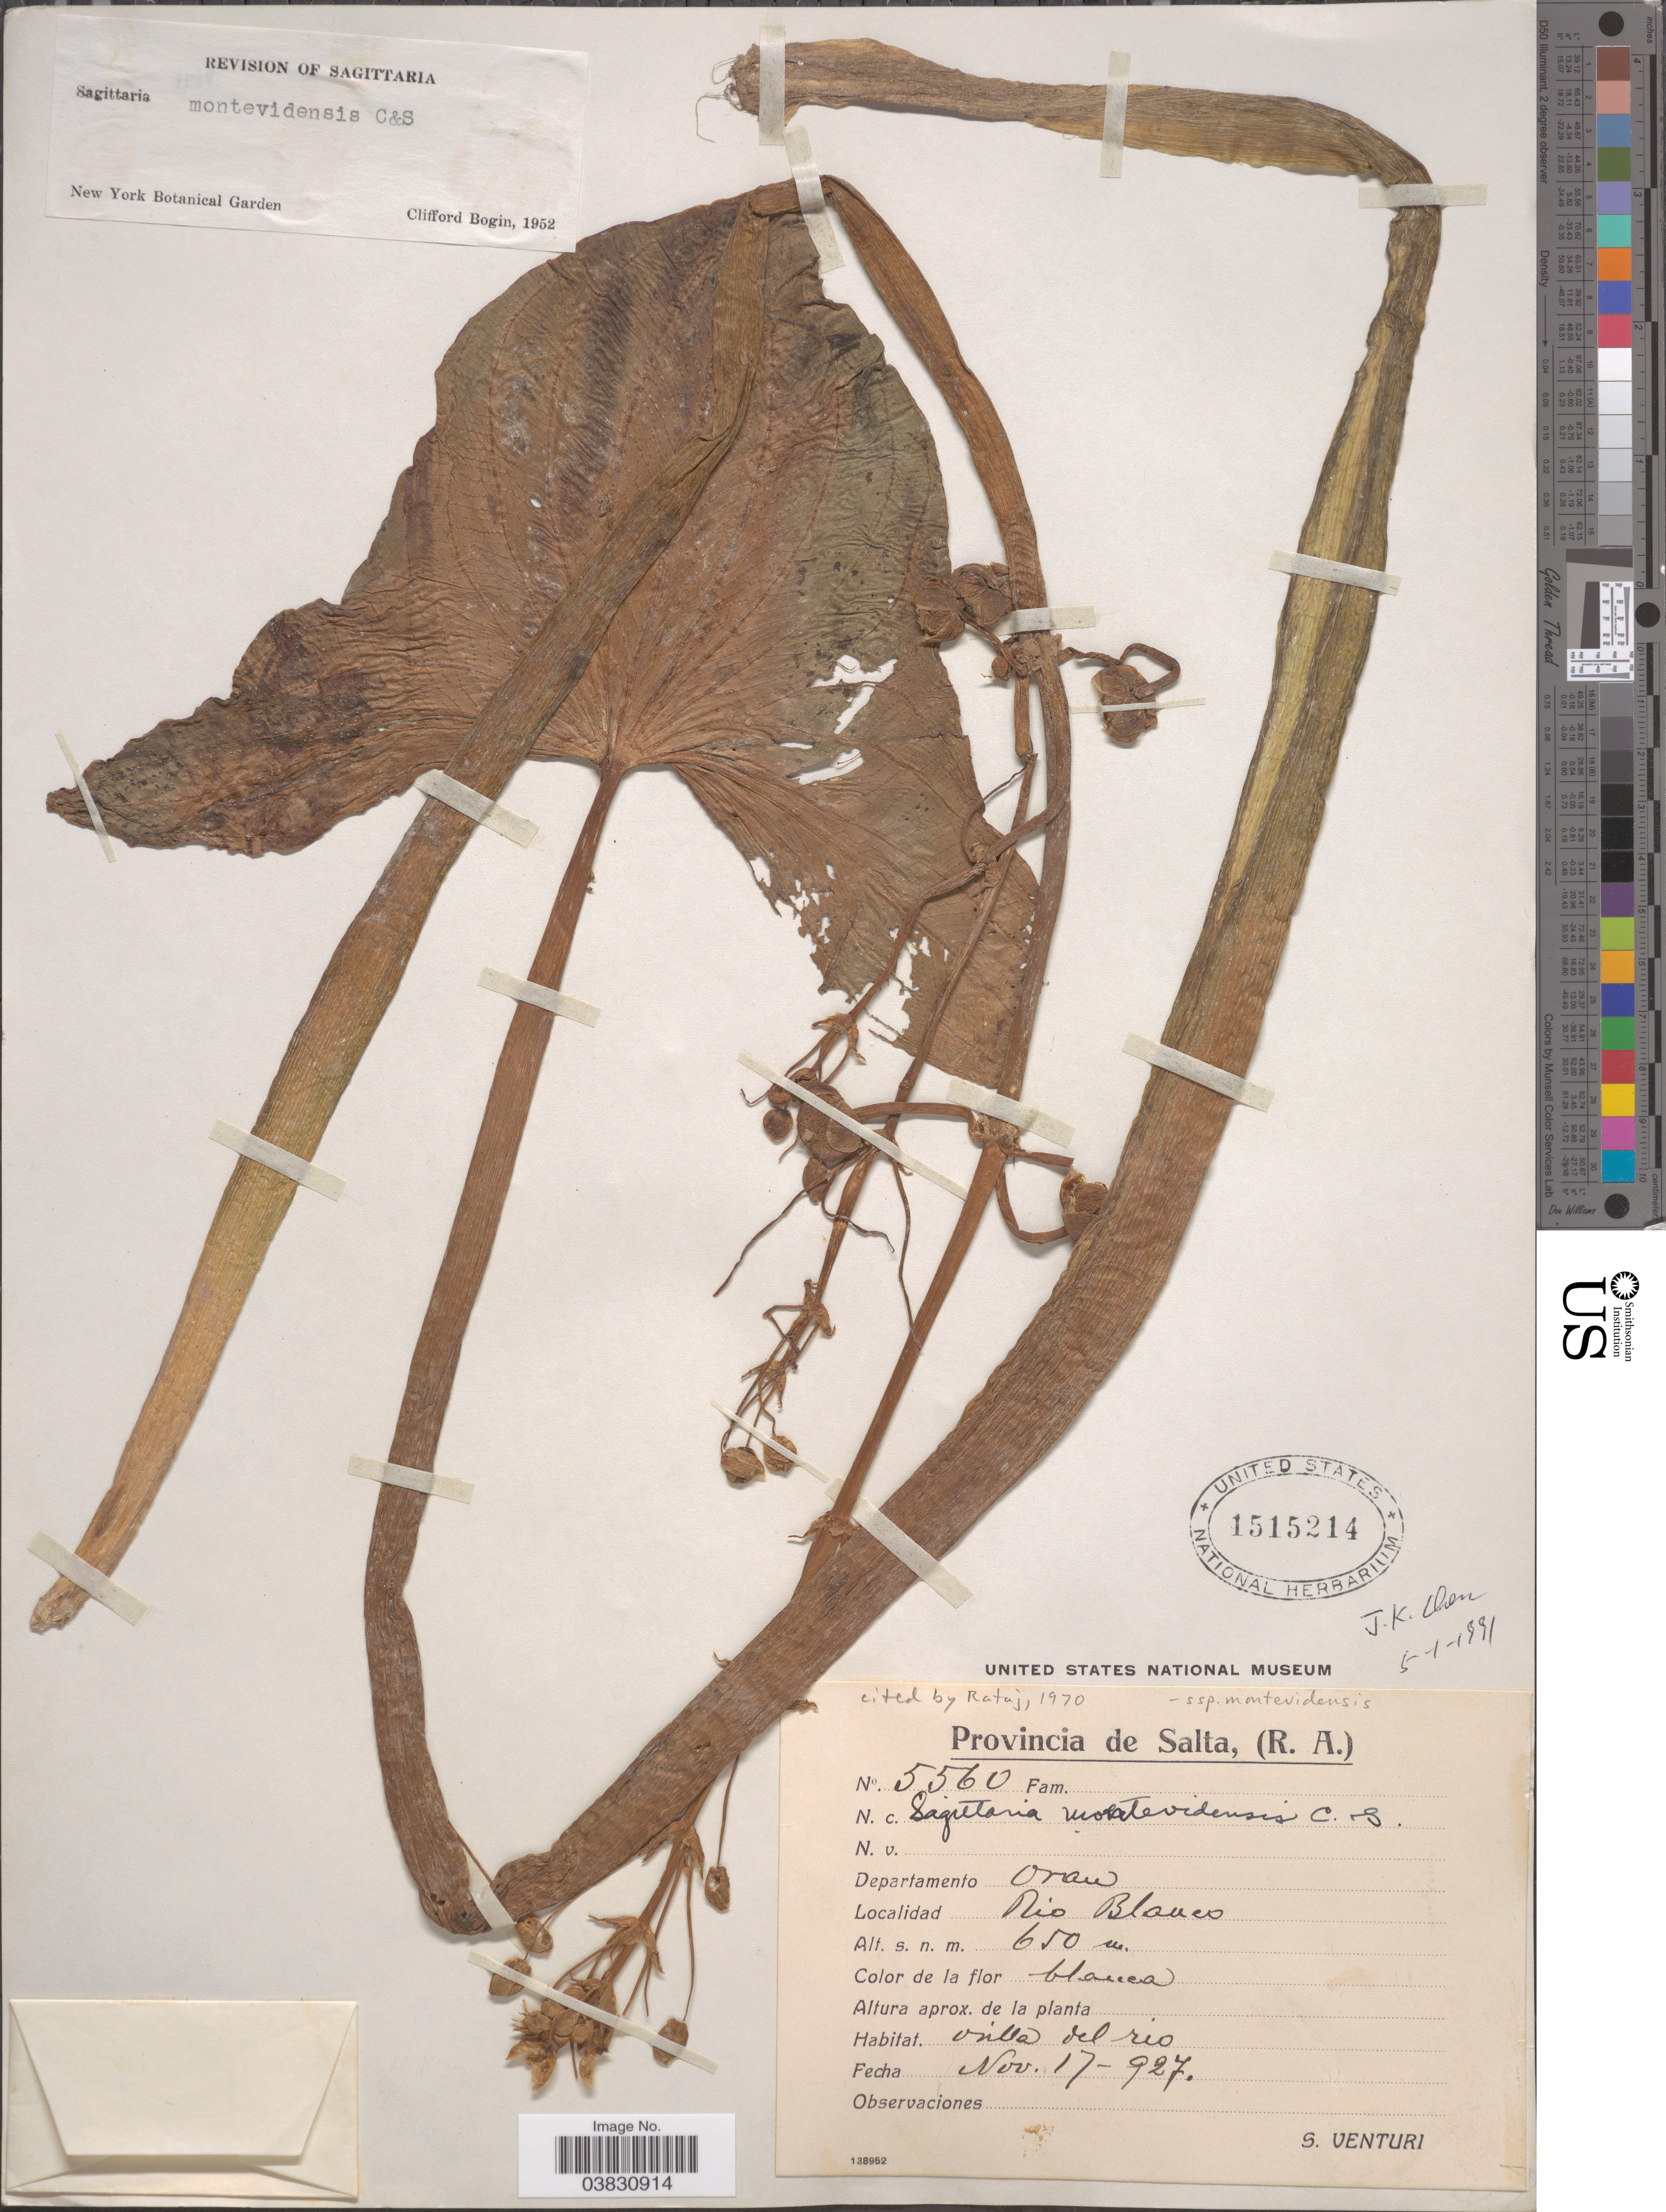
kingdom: Plantae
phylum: Tracheophyta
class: Liliopsida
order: Alismatales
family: Alismataceae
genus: Sagittaria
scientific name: Sagittaria montevidensis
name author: Cham. & Schltdl.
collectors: S. Venturi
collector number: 5560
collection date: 1927-11-17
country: Argentina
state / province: Salta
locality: Departamento Oran. Rio Blanco. Orilla del rio.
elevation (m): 650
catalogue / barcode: US 1515214